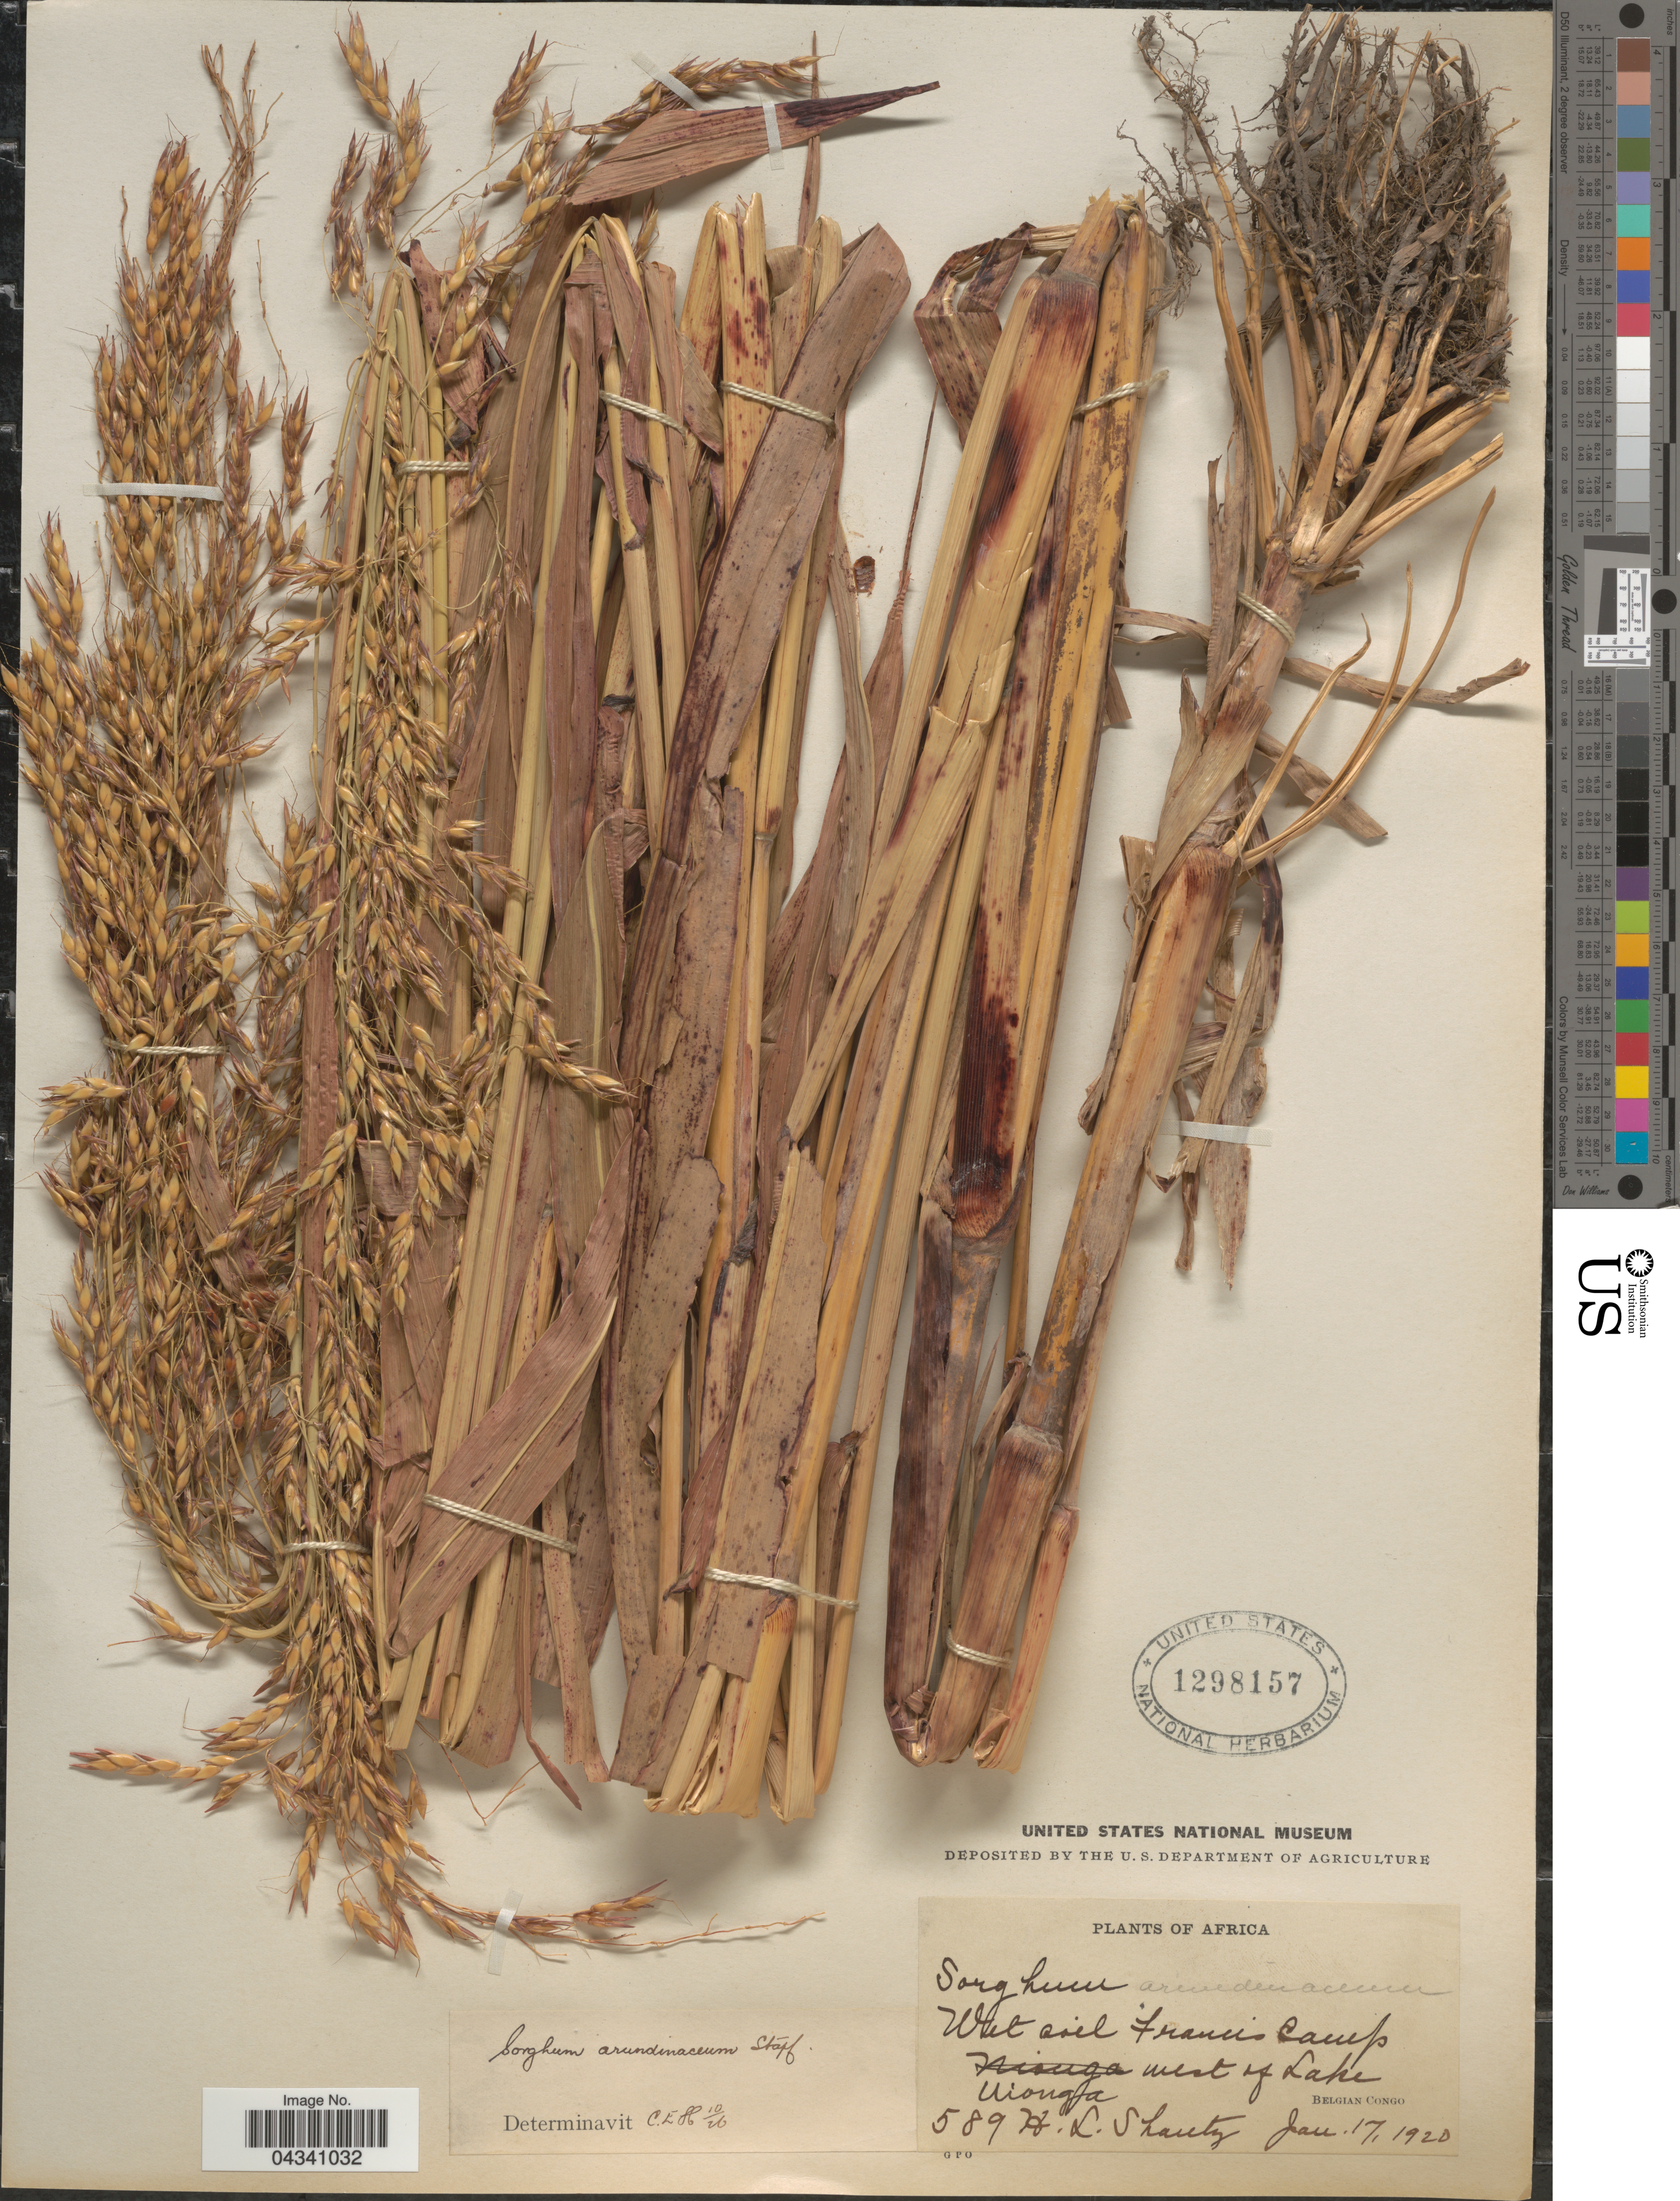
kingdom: Plantae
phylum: Tracheophyta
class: Liliopsida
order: Poales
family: Poaceae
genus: Sorghum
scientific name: Sorghum arundinaceum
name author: (Desv.) Stapf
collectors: H. Shantz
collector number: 589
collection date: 1920-01-17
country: Congo, Democratic Republic of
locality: Wet soil Francis Camp west of Lake Uionga. Belgian Congo.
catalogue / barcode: US 1298157